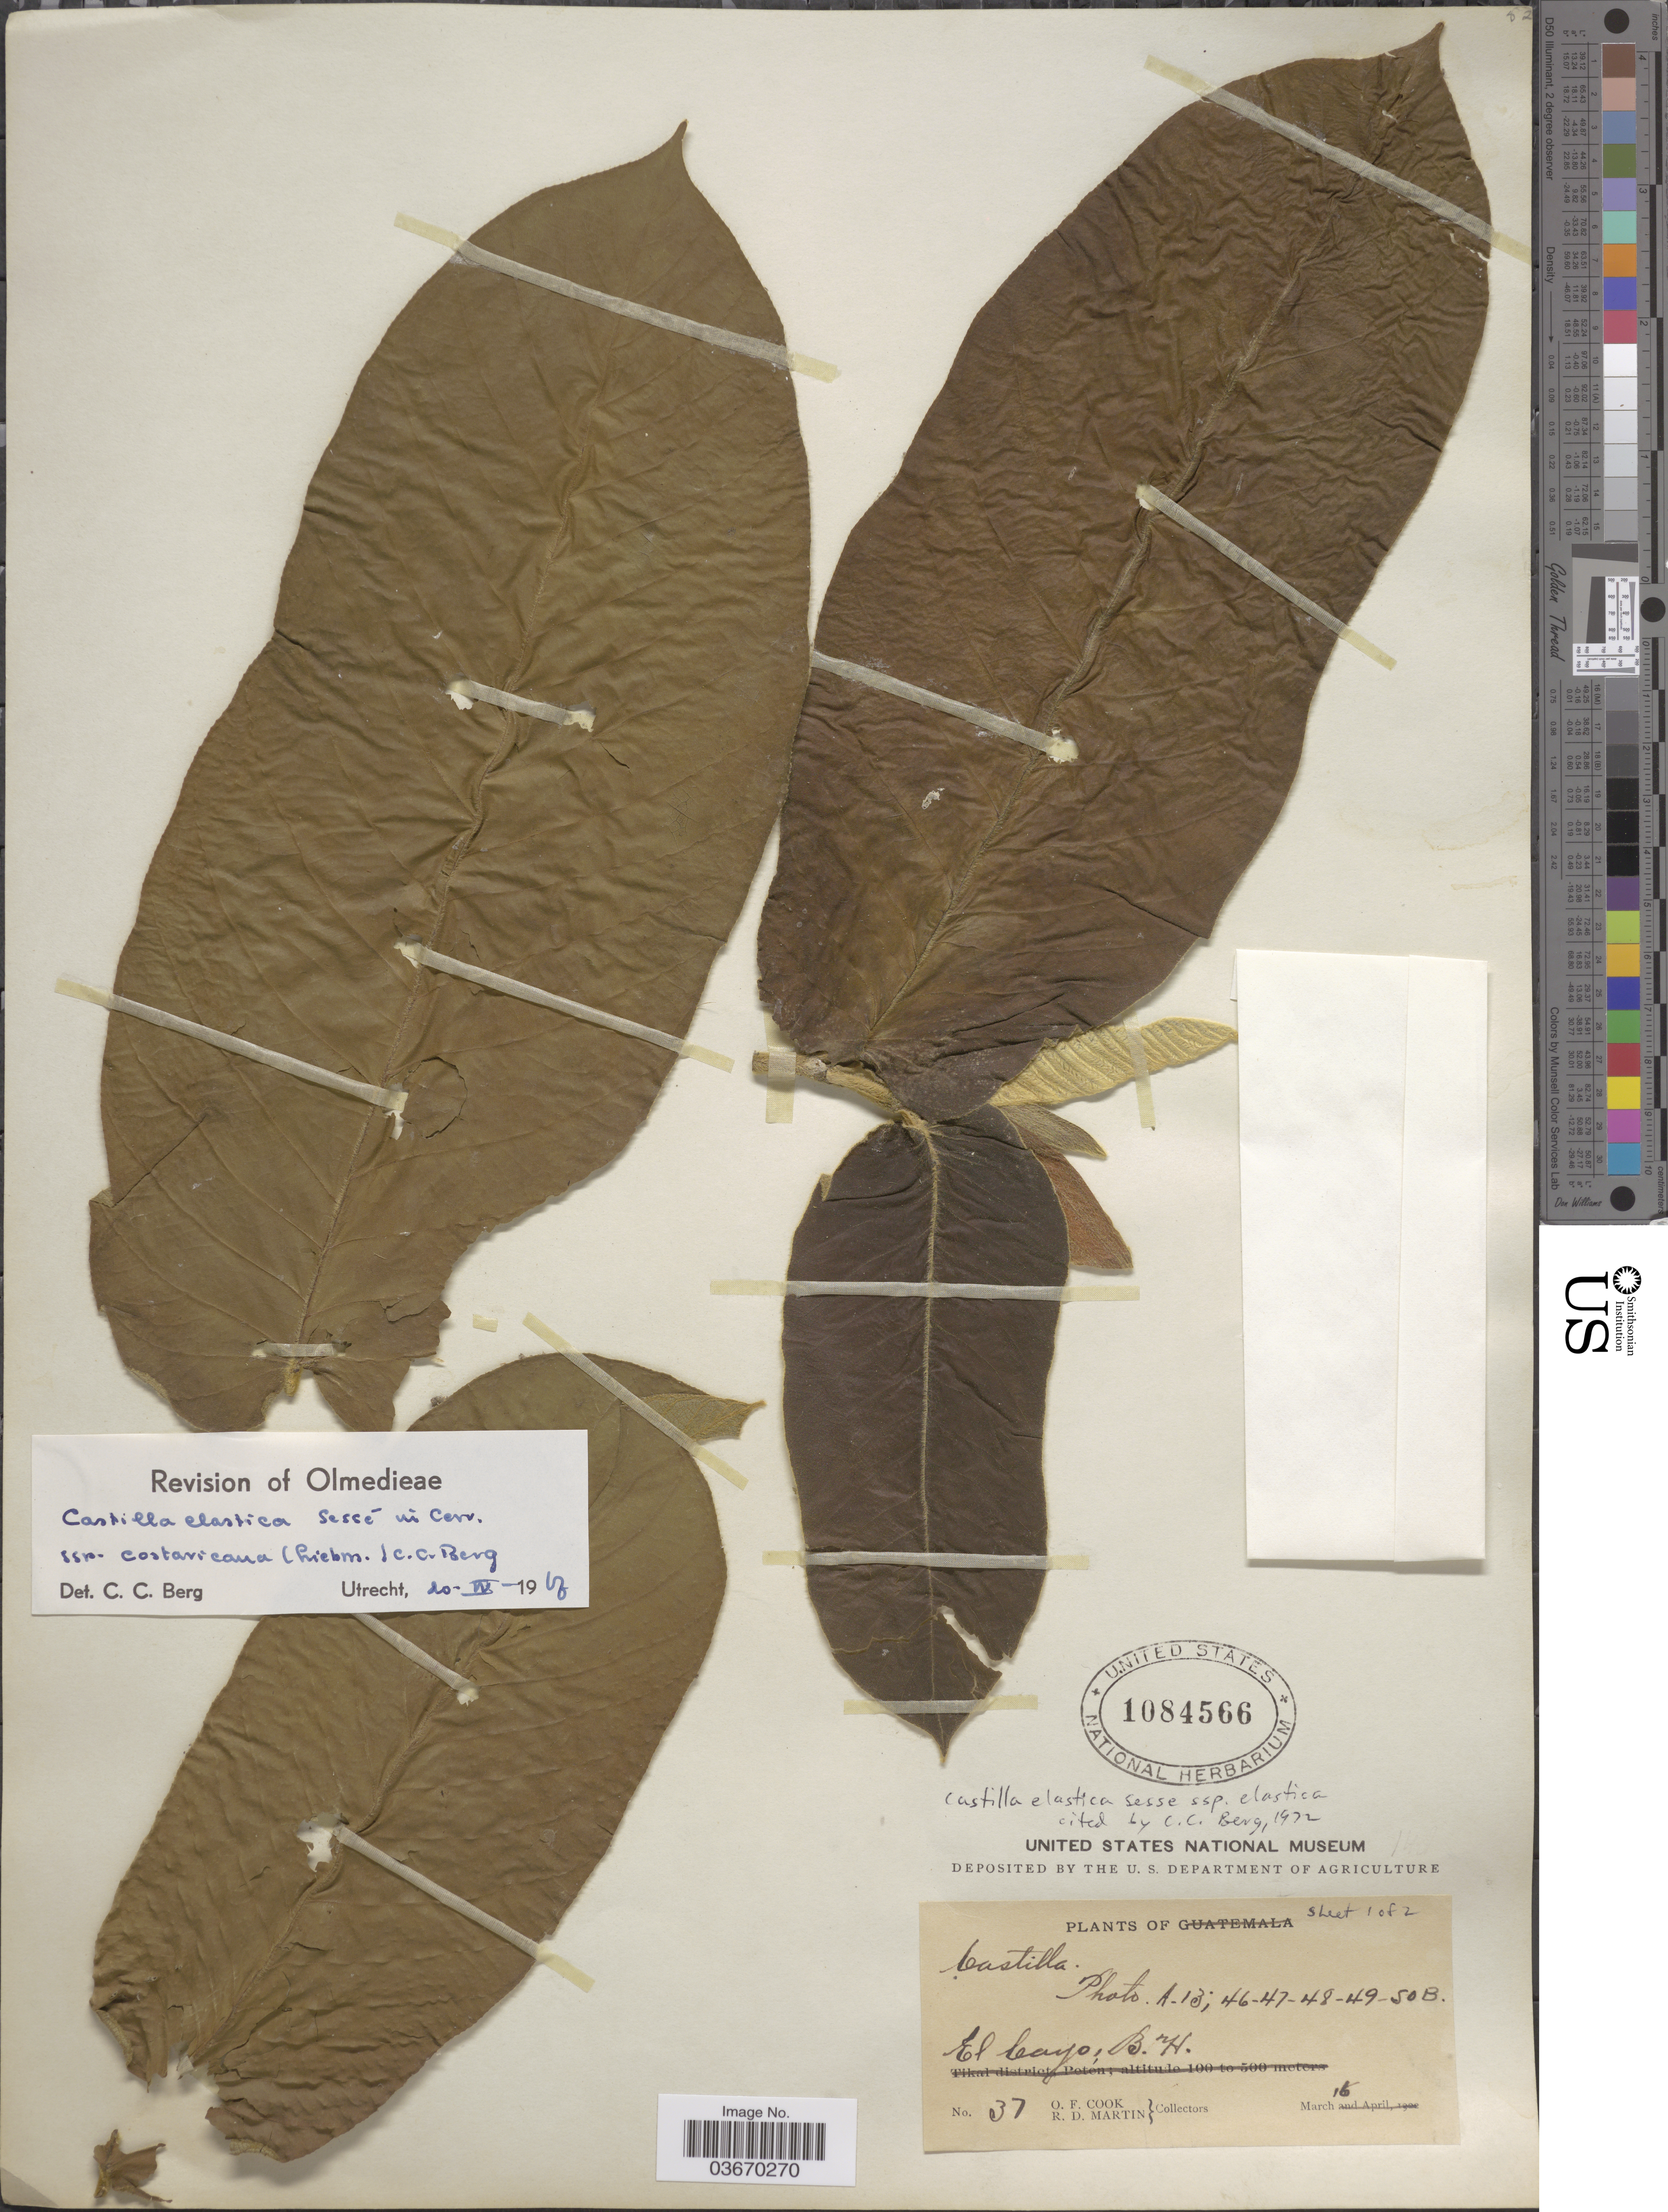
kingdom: Plantae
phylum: Tracheophyta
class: Magnoliopsida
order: Rosales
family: Moraceae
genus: Castilla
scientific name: Castilla elastica subsp. elastica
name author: Sessé ex Cerv.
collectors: O. F. Cook & R. D. Martin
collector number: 37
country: Belize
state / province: Cayo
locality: El Cayo, B. H.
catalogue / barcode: US 1084566